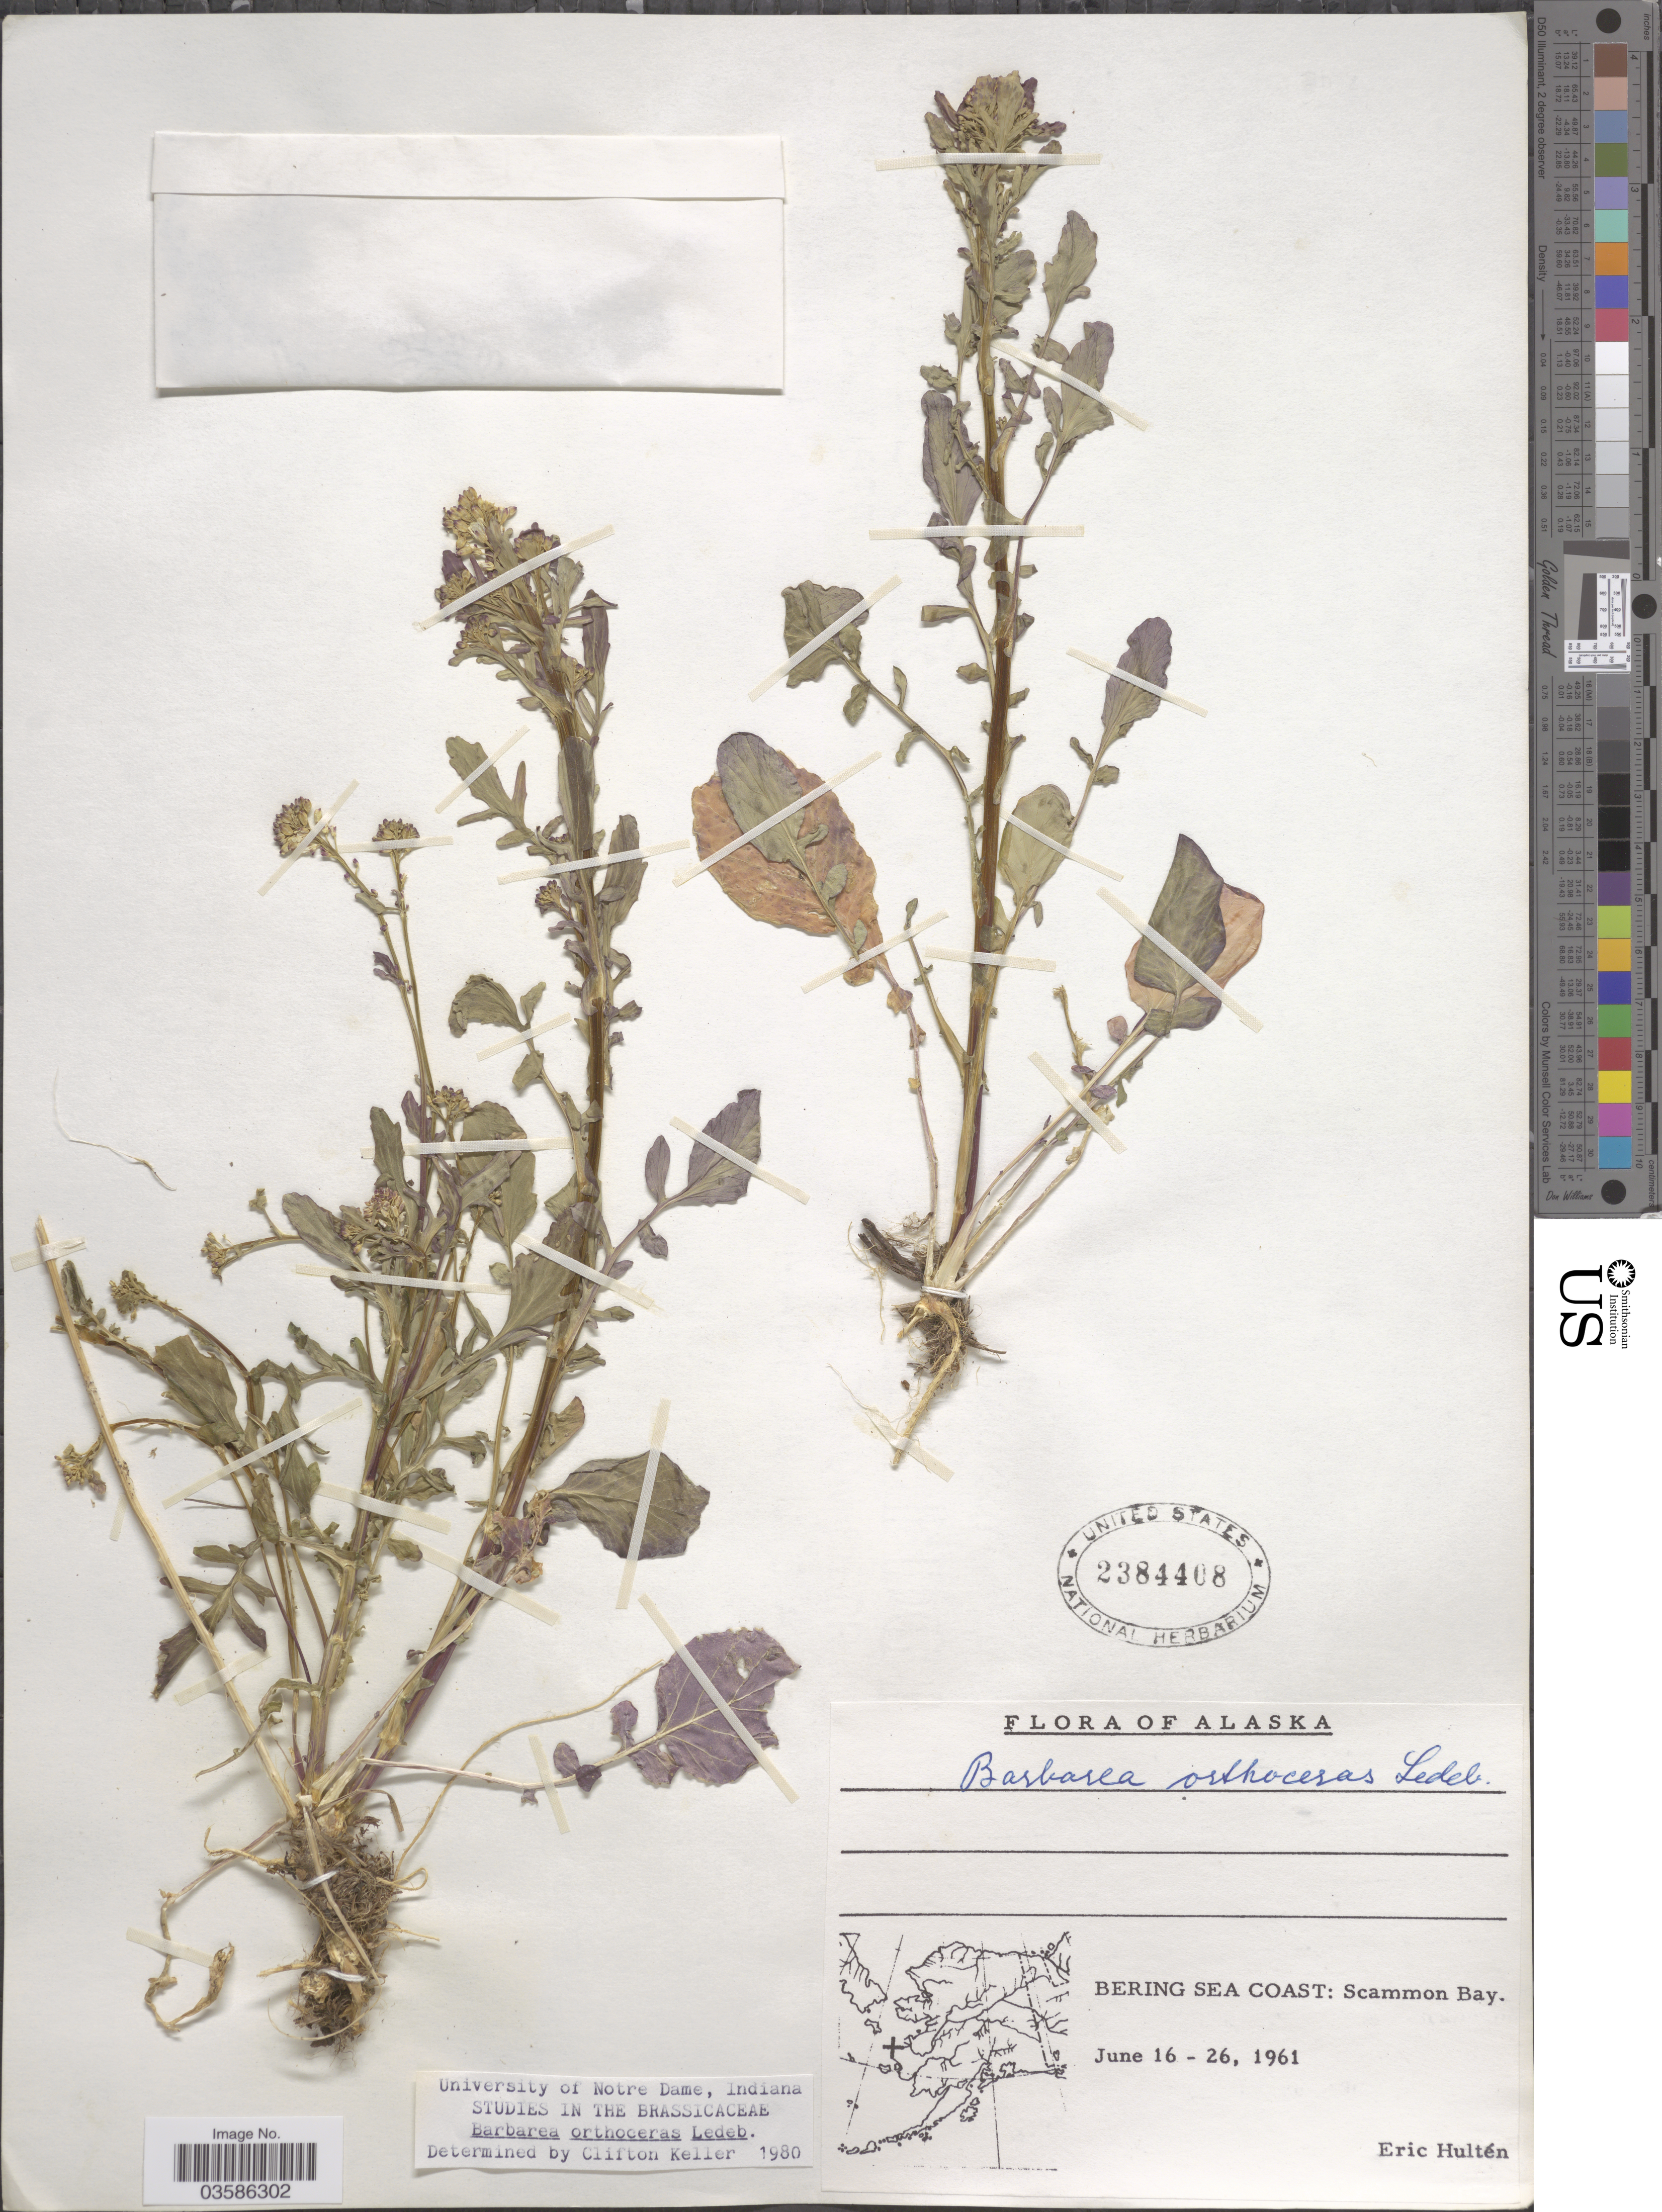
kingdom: Plantae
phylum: Tracheophyta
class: Magnoliopsida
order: Brassicales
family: Brassicaceae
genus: Barbarea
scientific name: Barbarea orthoceras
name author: Ledeb.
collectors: E. G. Hultén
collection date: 1961-06-16/1961-06-26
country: United States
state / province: Alaska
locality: Bering Sea Coast: Scammon Bay.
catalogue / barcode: US 2384408